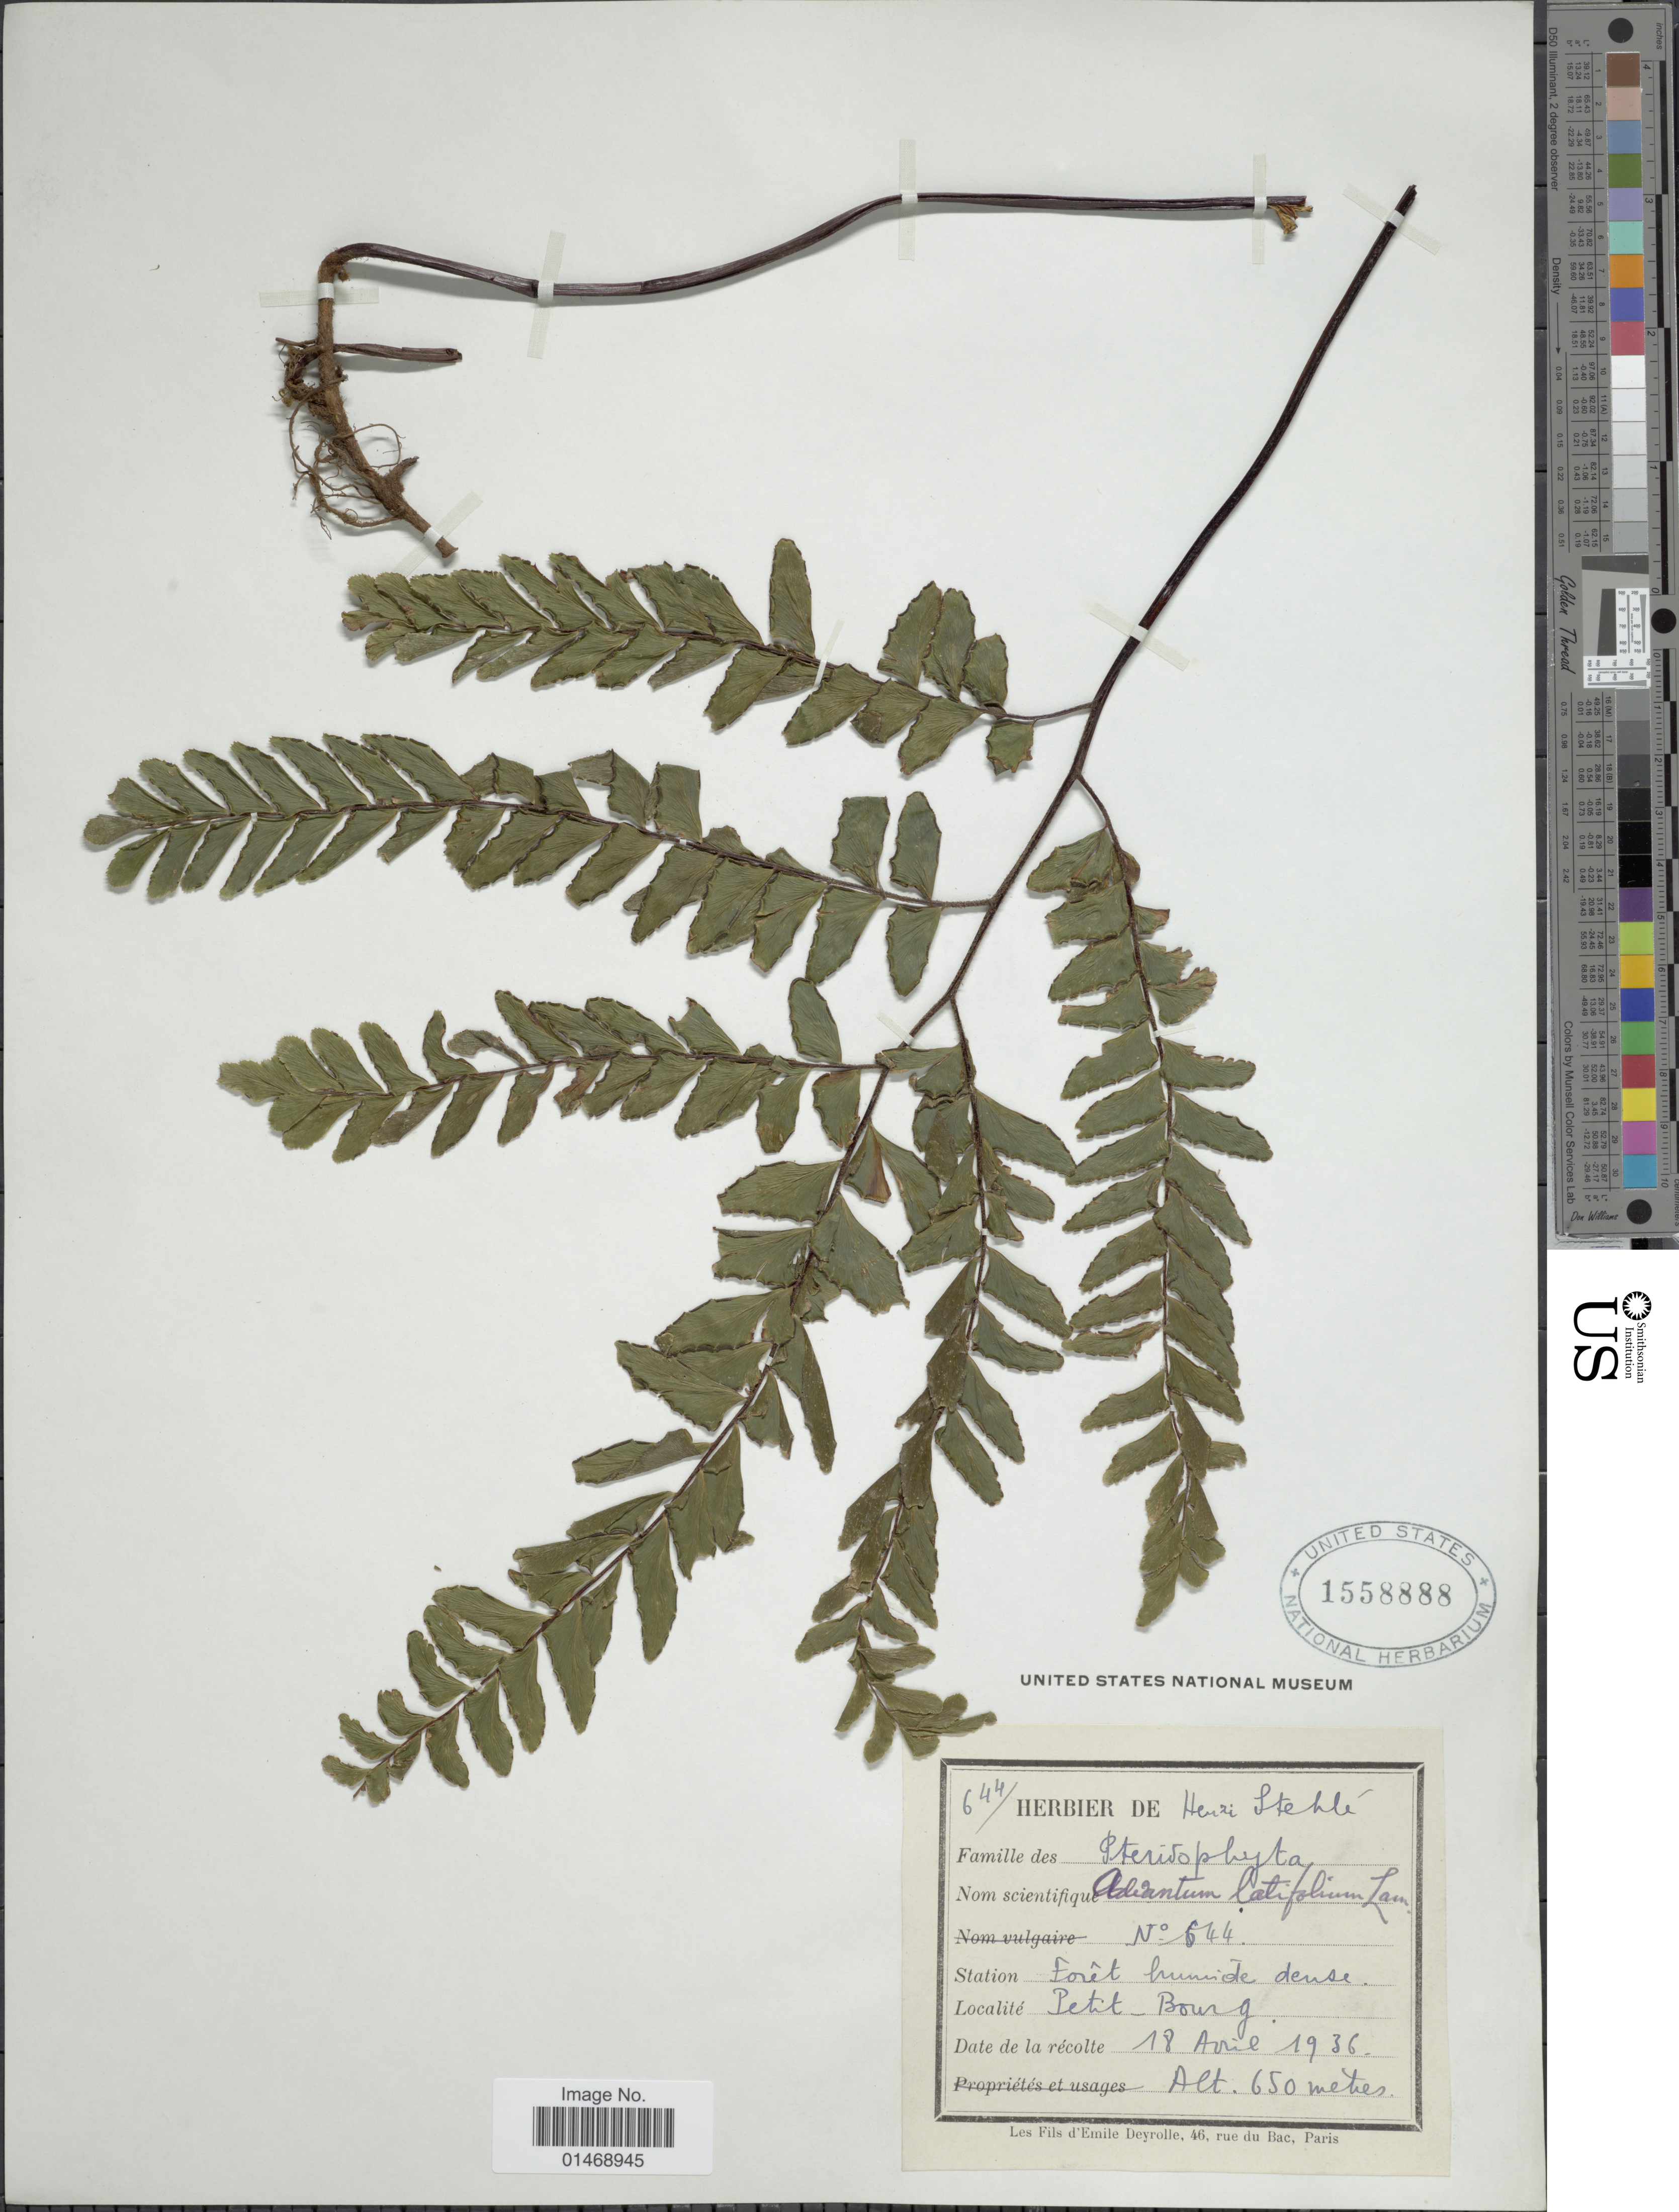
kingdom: Plantae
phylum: Tracheophyta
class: Polypodiopsida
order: Polypodiales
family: Pteridaceae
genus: Adiantum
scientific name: Adiantum latifolium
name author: Lam.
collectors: H. Stehlé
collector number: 644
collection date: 1936-04-18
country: Guadeloupe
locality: Forêt humide dense, Petit -Bourg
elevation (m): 650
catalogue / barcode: US 1558888